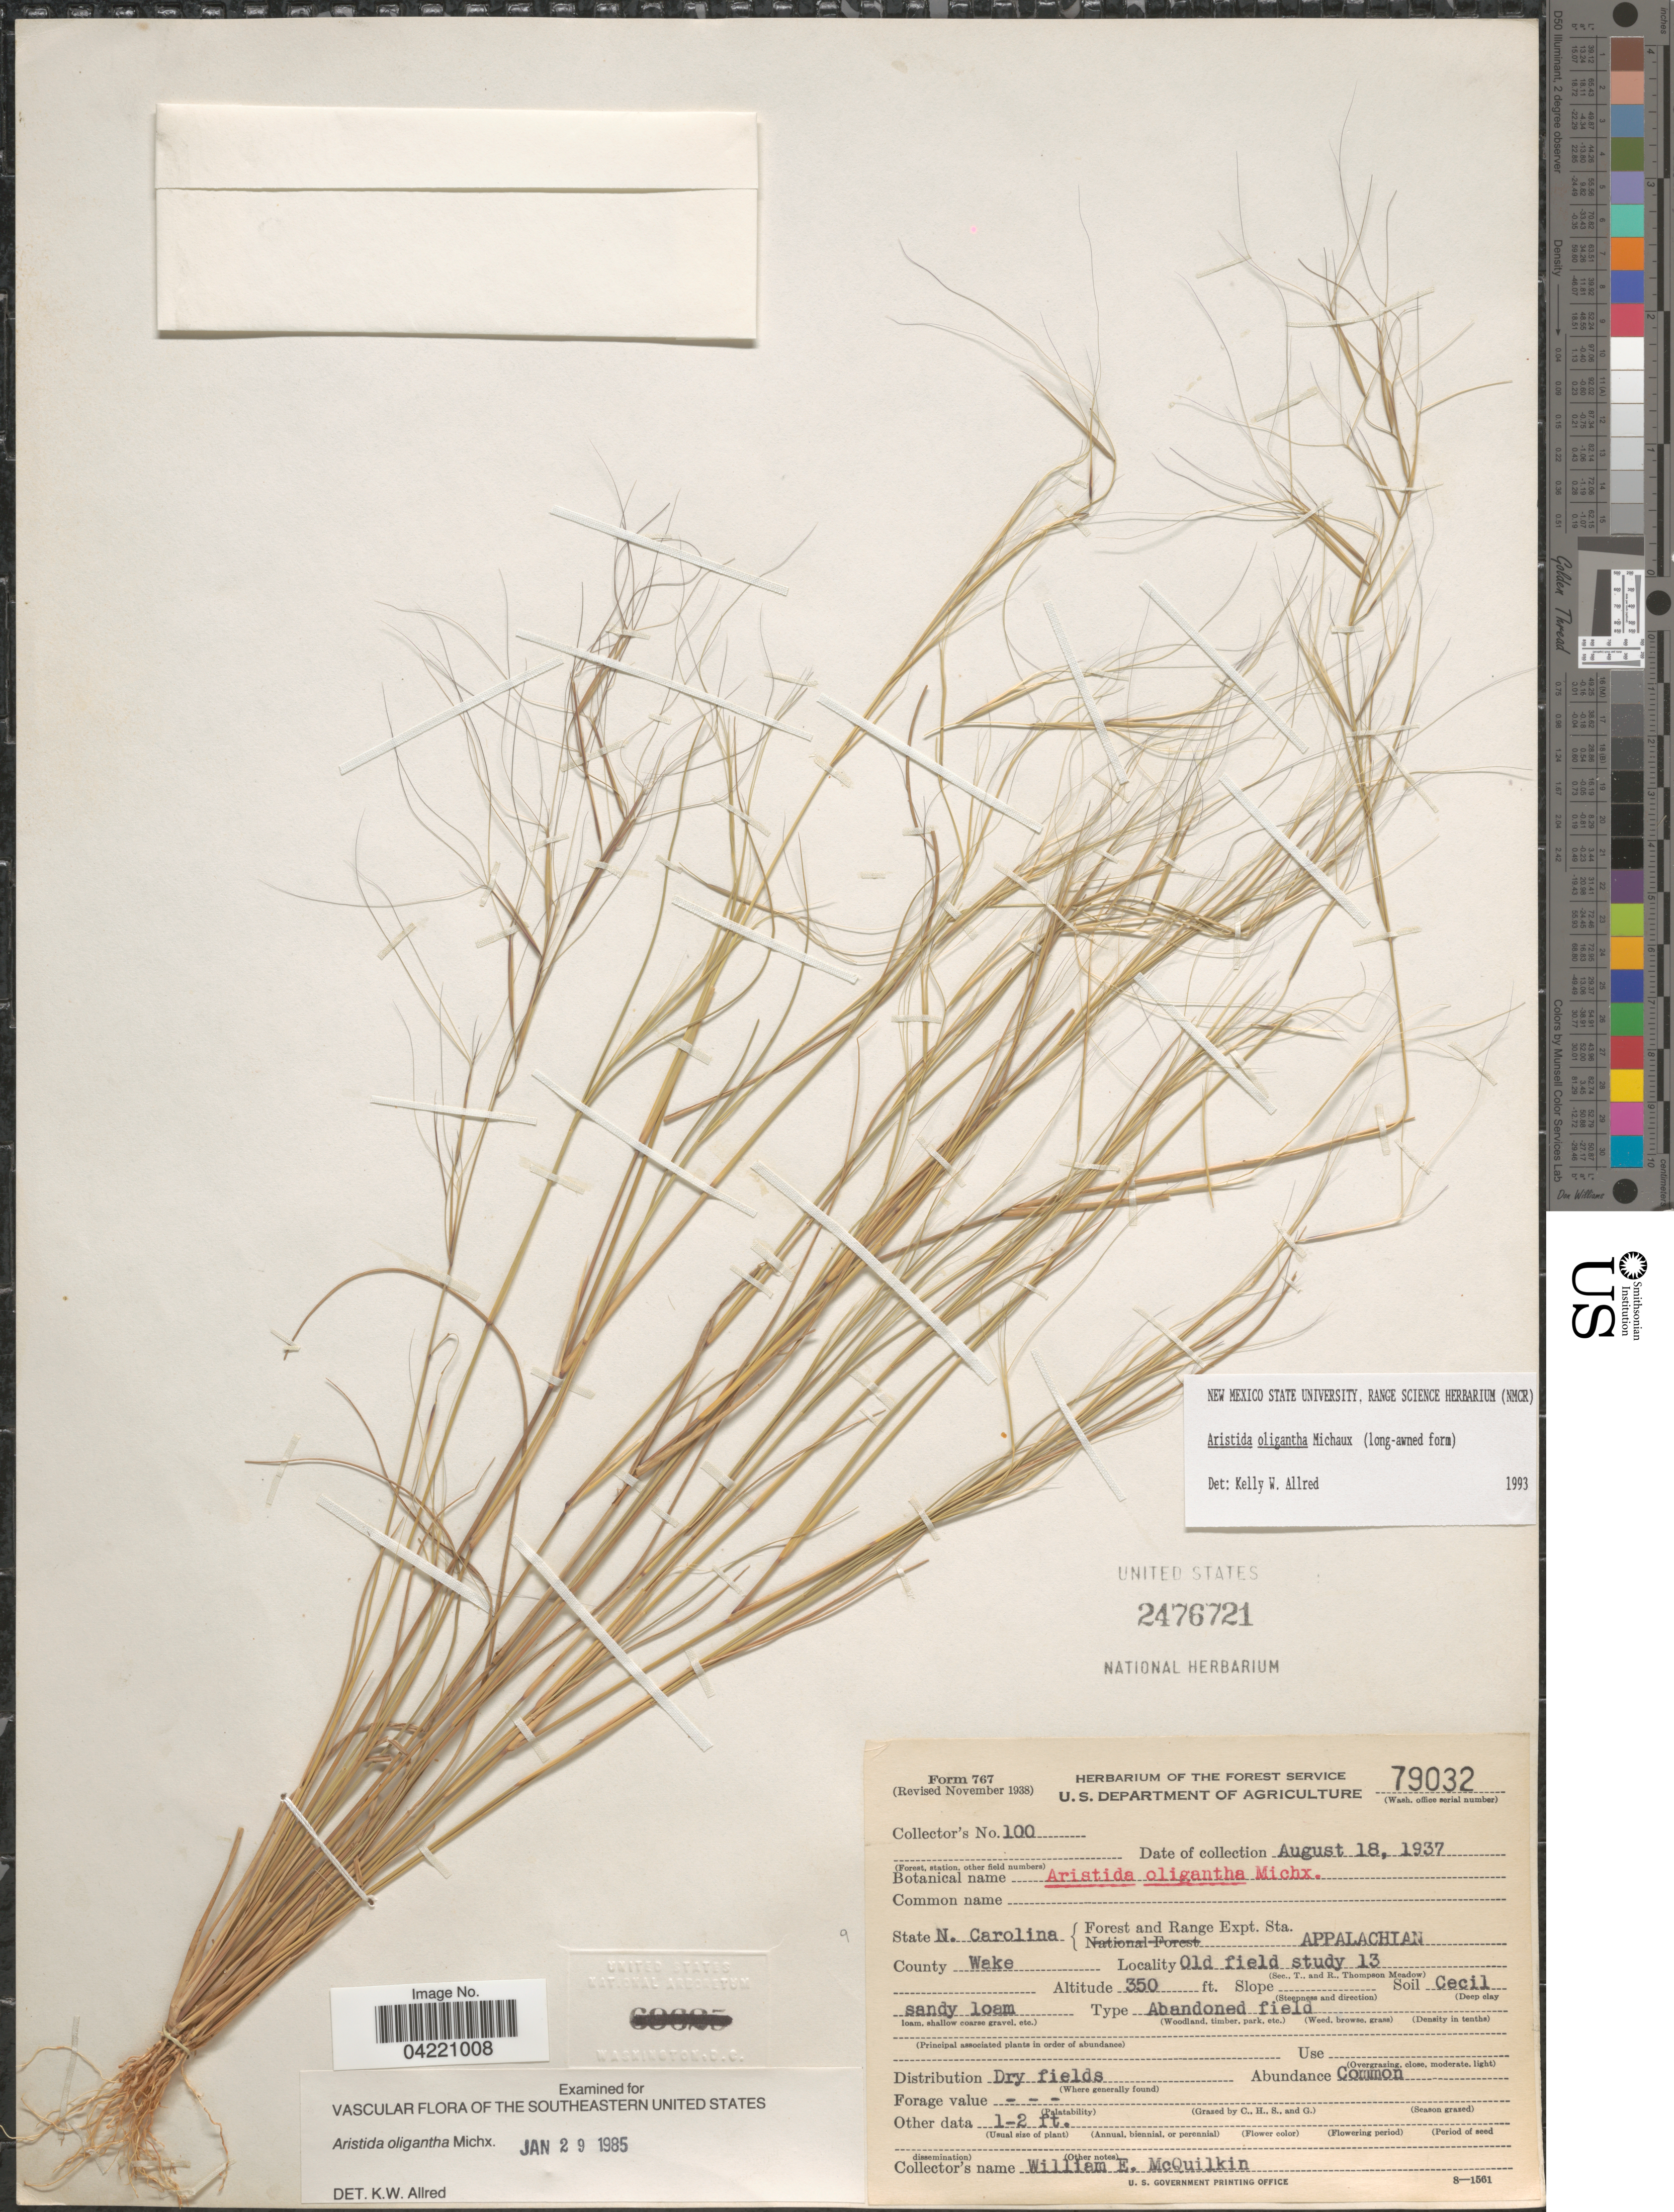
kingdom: Plantae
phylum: Tracheophyta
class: Liliopsida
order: Poales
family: Poaceae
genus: Aristida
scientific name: Aristida oligantha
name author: Michx.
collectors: W. McQuilkin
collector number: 100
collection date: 1937-08-18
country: United States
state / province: North Carolina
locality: Forest and Range Expt. Sta. Appalachian. County Wake. Old field studie 13.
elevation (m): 107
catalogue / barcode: US 2476721